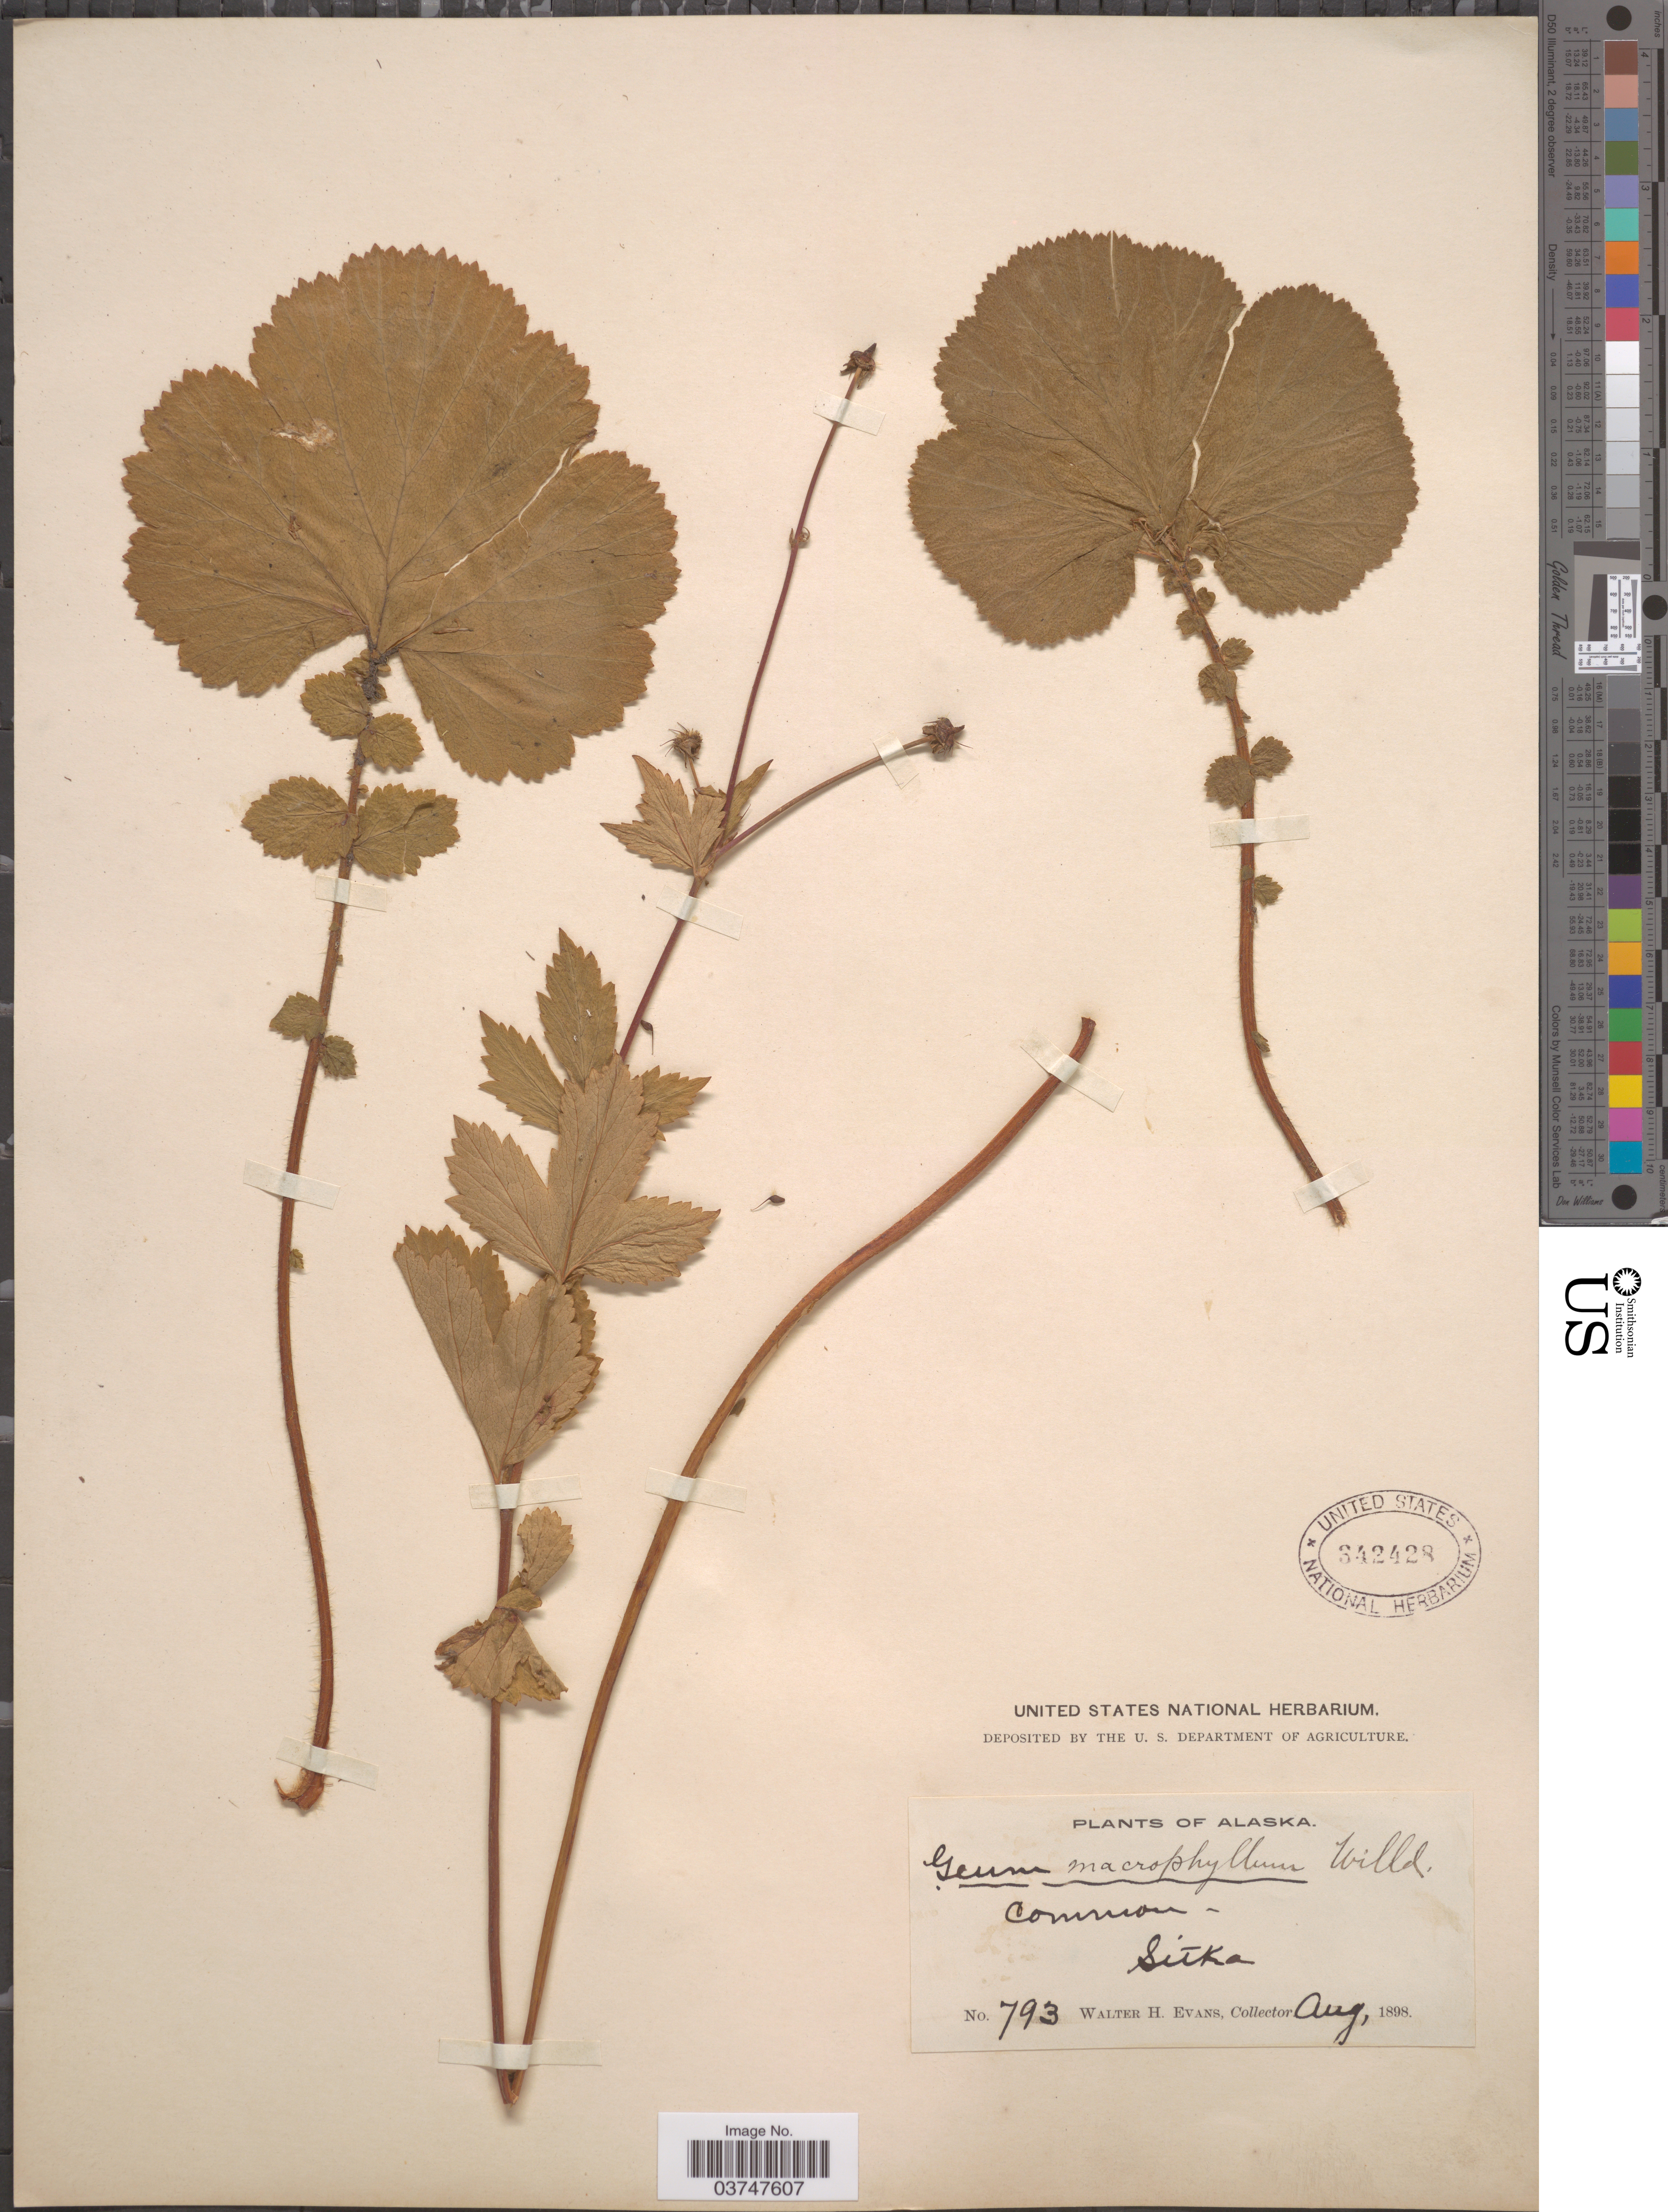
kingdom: Plantae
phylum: Tracheophyta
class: Magnoliopsida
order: Rosales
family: Rosaceae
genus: Geum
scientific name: Geum macrophyllum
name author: Willd.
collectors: W. H. Evans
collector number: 793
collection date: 1898-08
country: United States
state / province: Alaska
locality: Sitka.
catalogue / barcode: US 342428